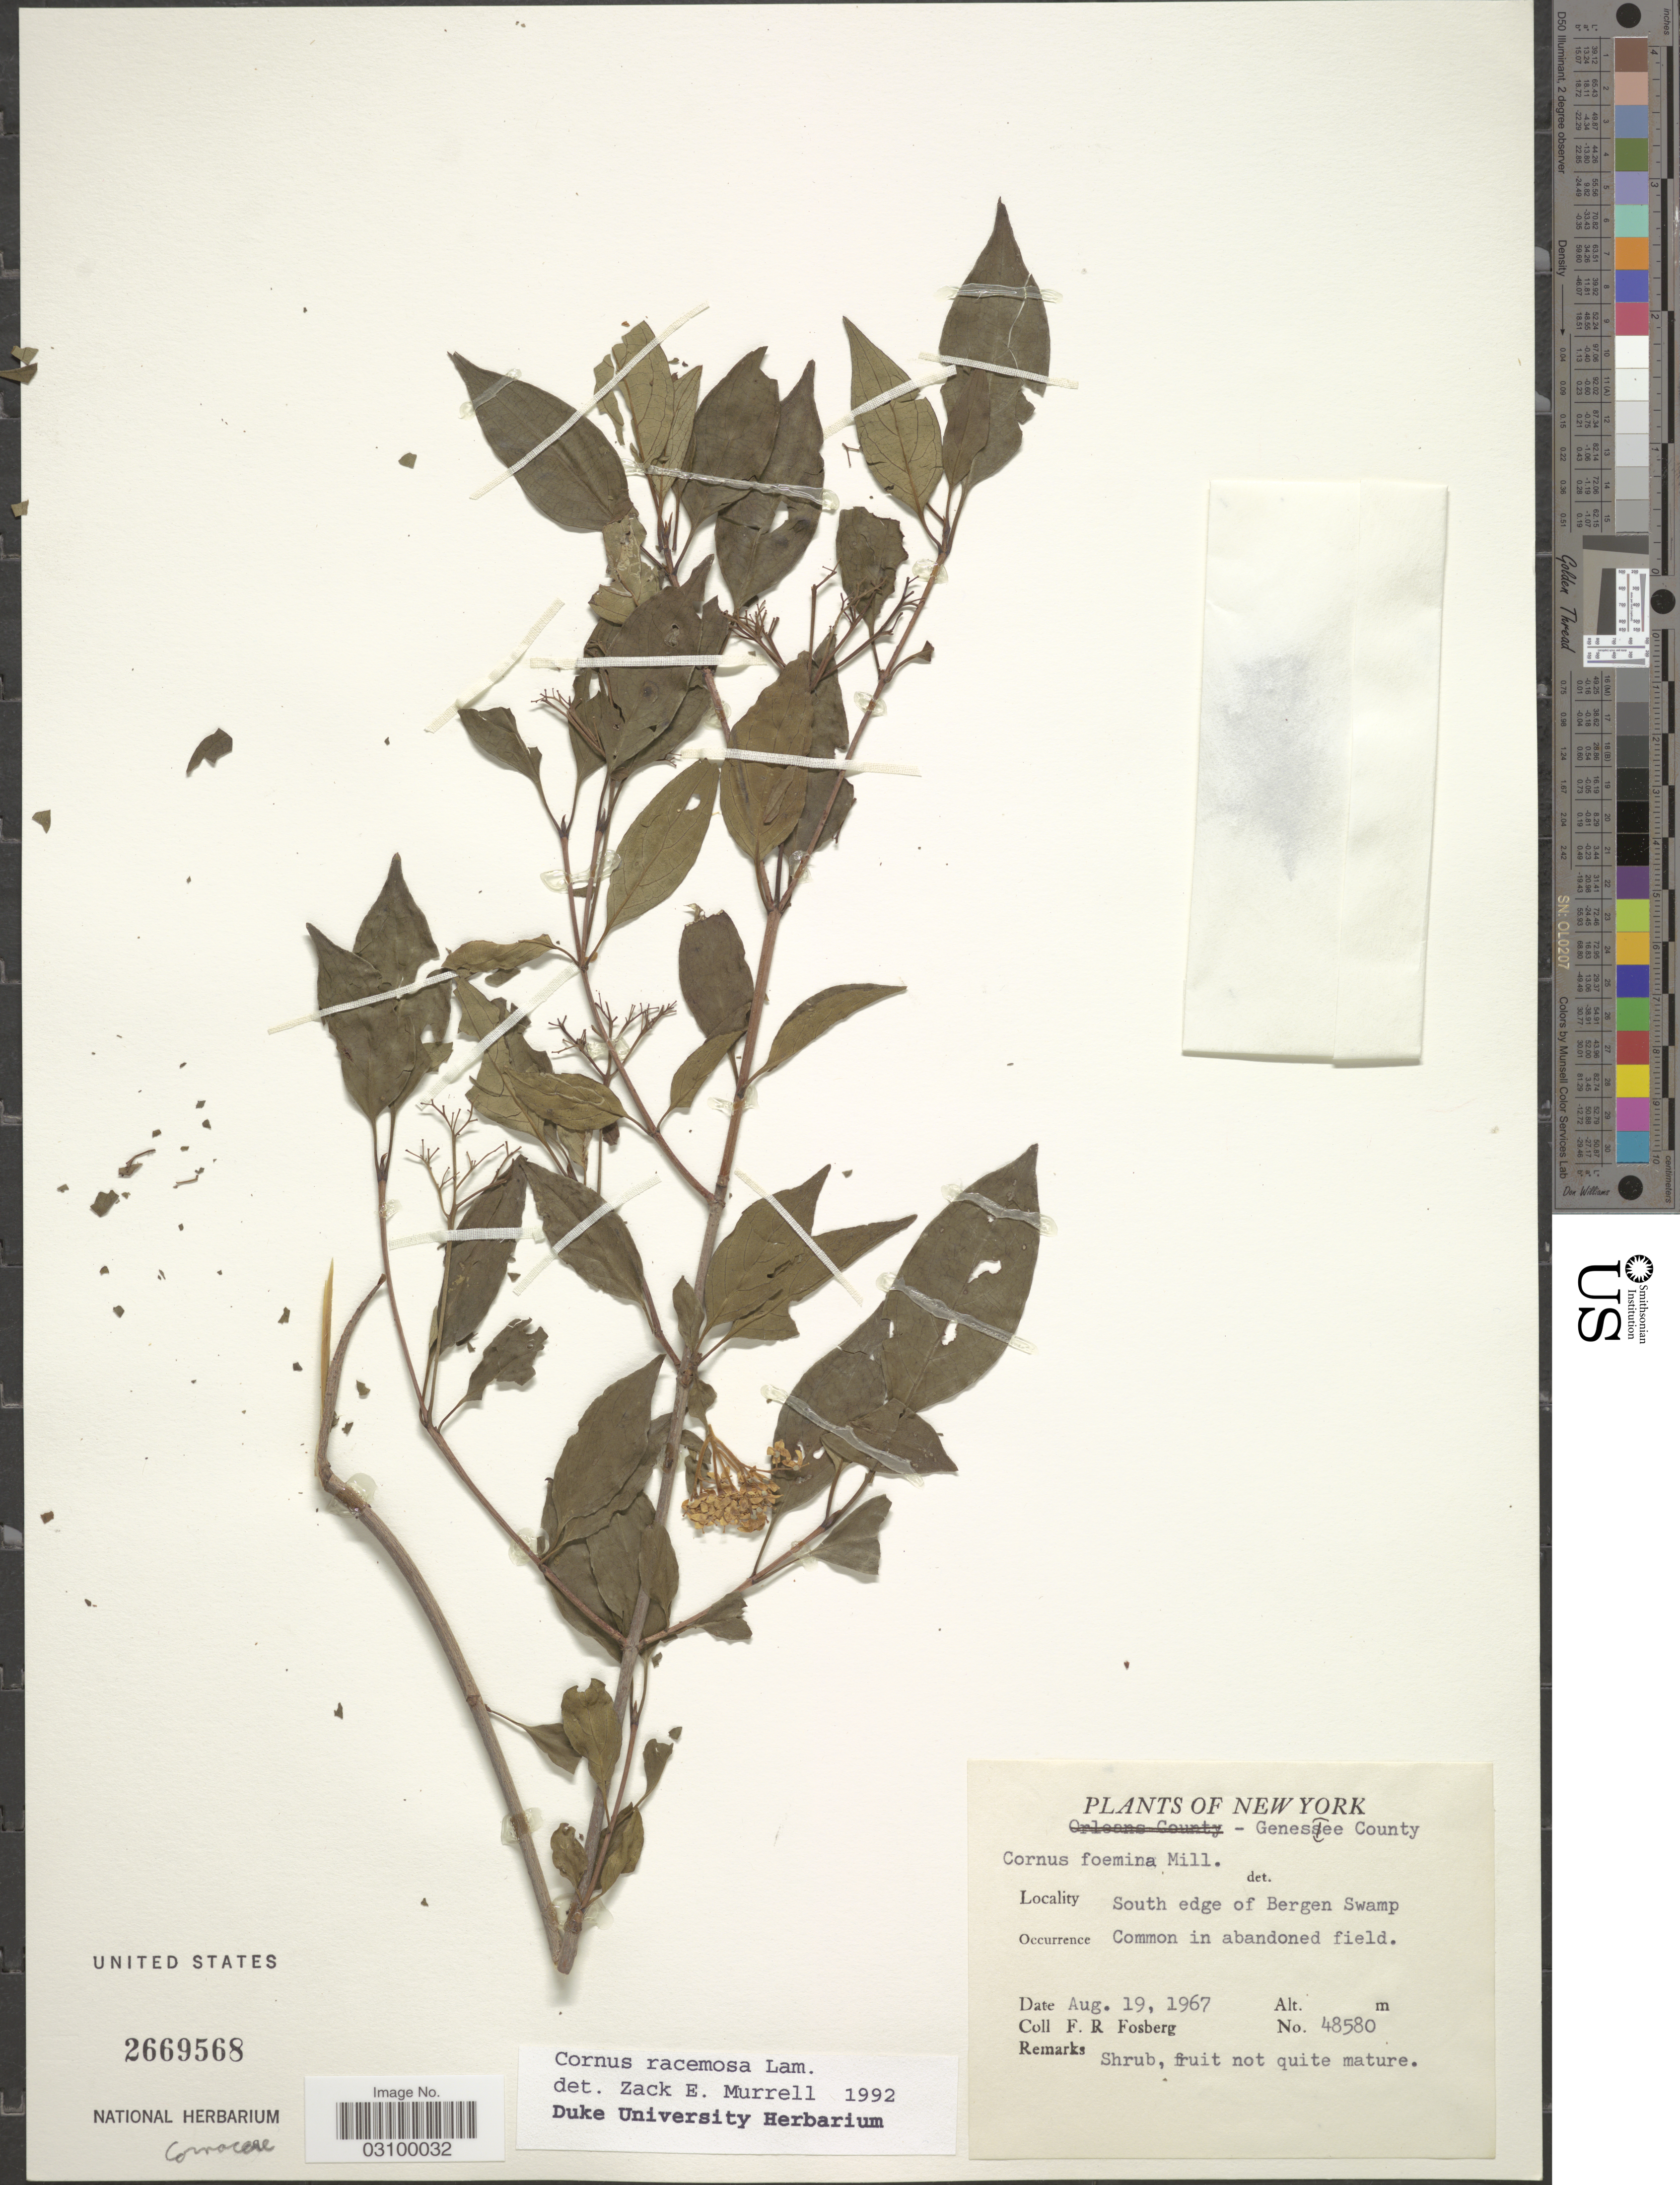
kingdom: Plantae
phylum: Tracheophyta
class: Magnoliopsida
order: Cornales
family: Cornaceae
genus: Cornus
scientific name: Cornus racemosa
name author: Lam.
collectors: F. R. Fosberg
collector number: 48580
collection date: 1967-08-19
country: United States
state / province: New York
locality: Genesee County. South edge of Bergen Swamp.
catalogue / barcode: US 2669568